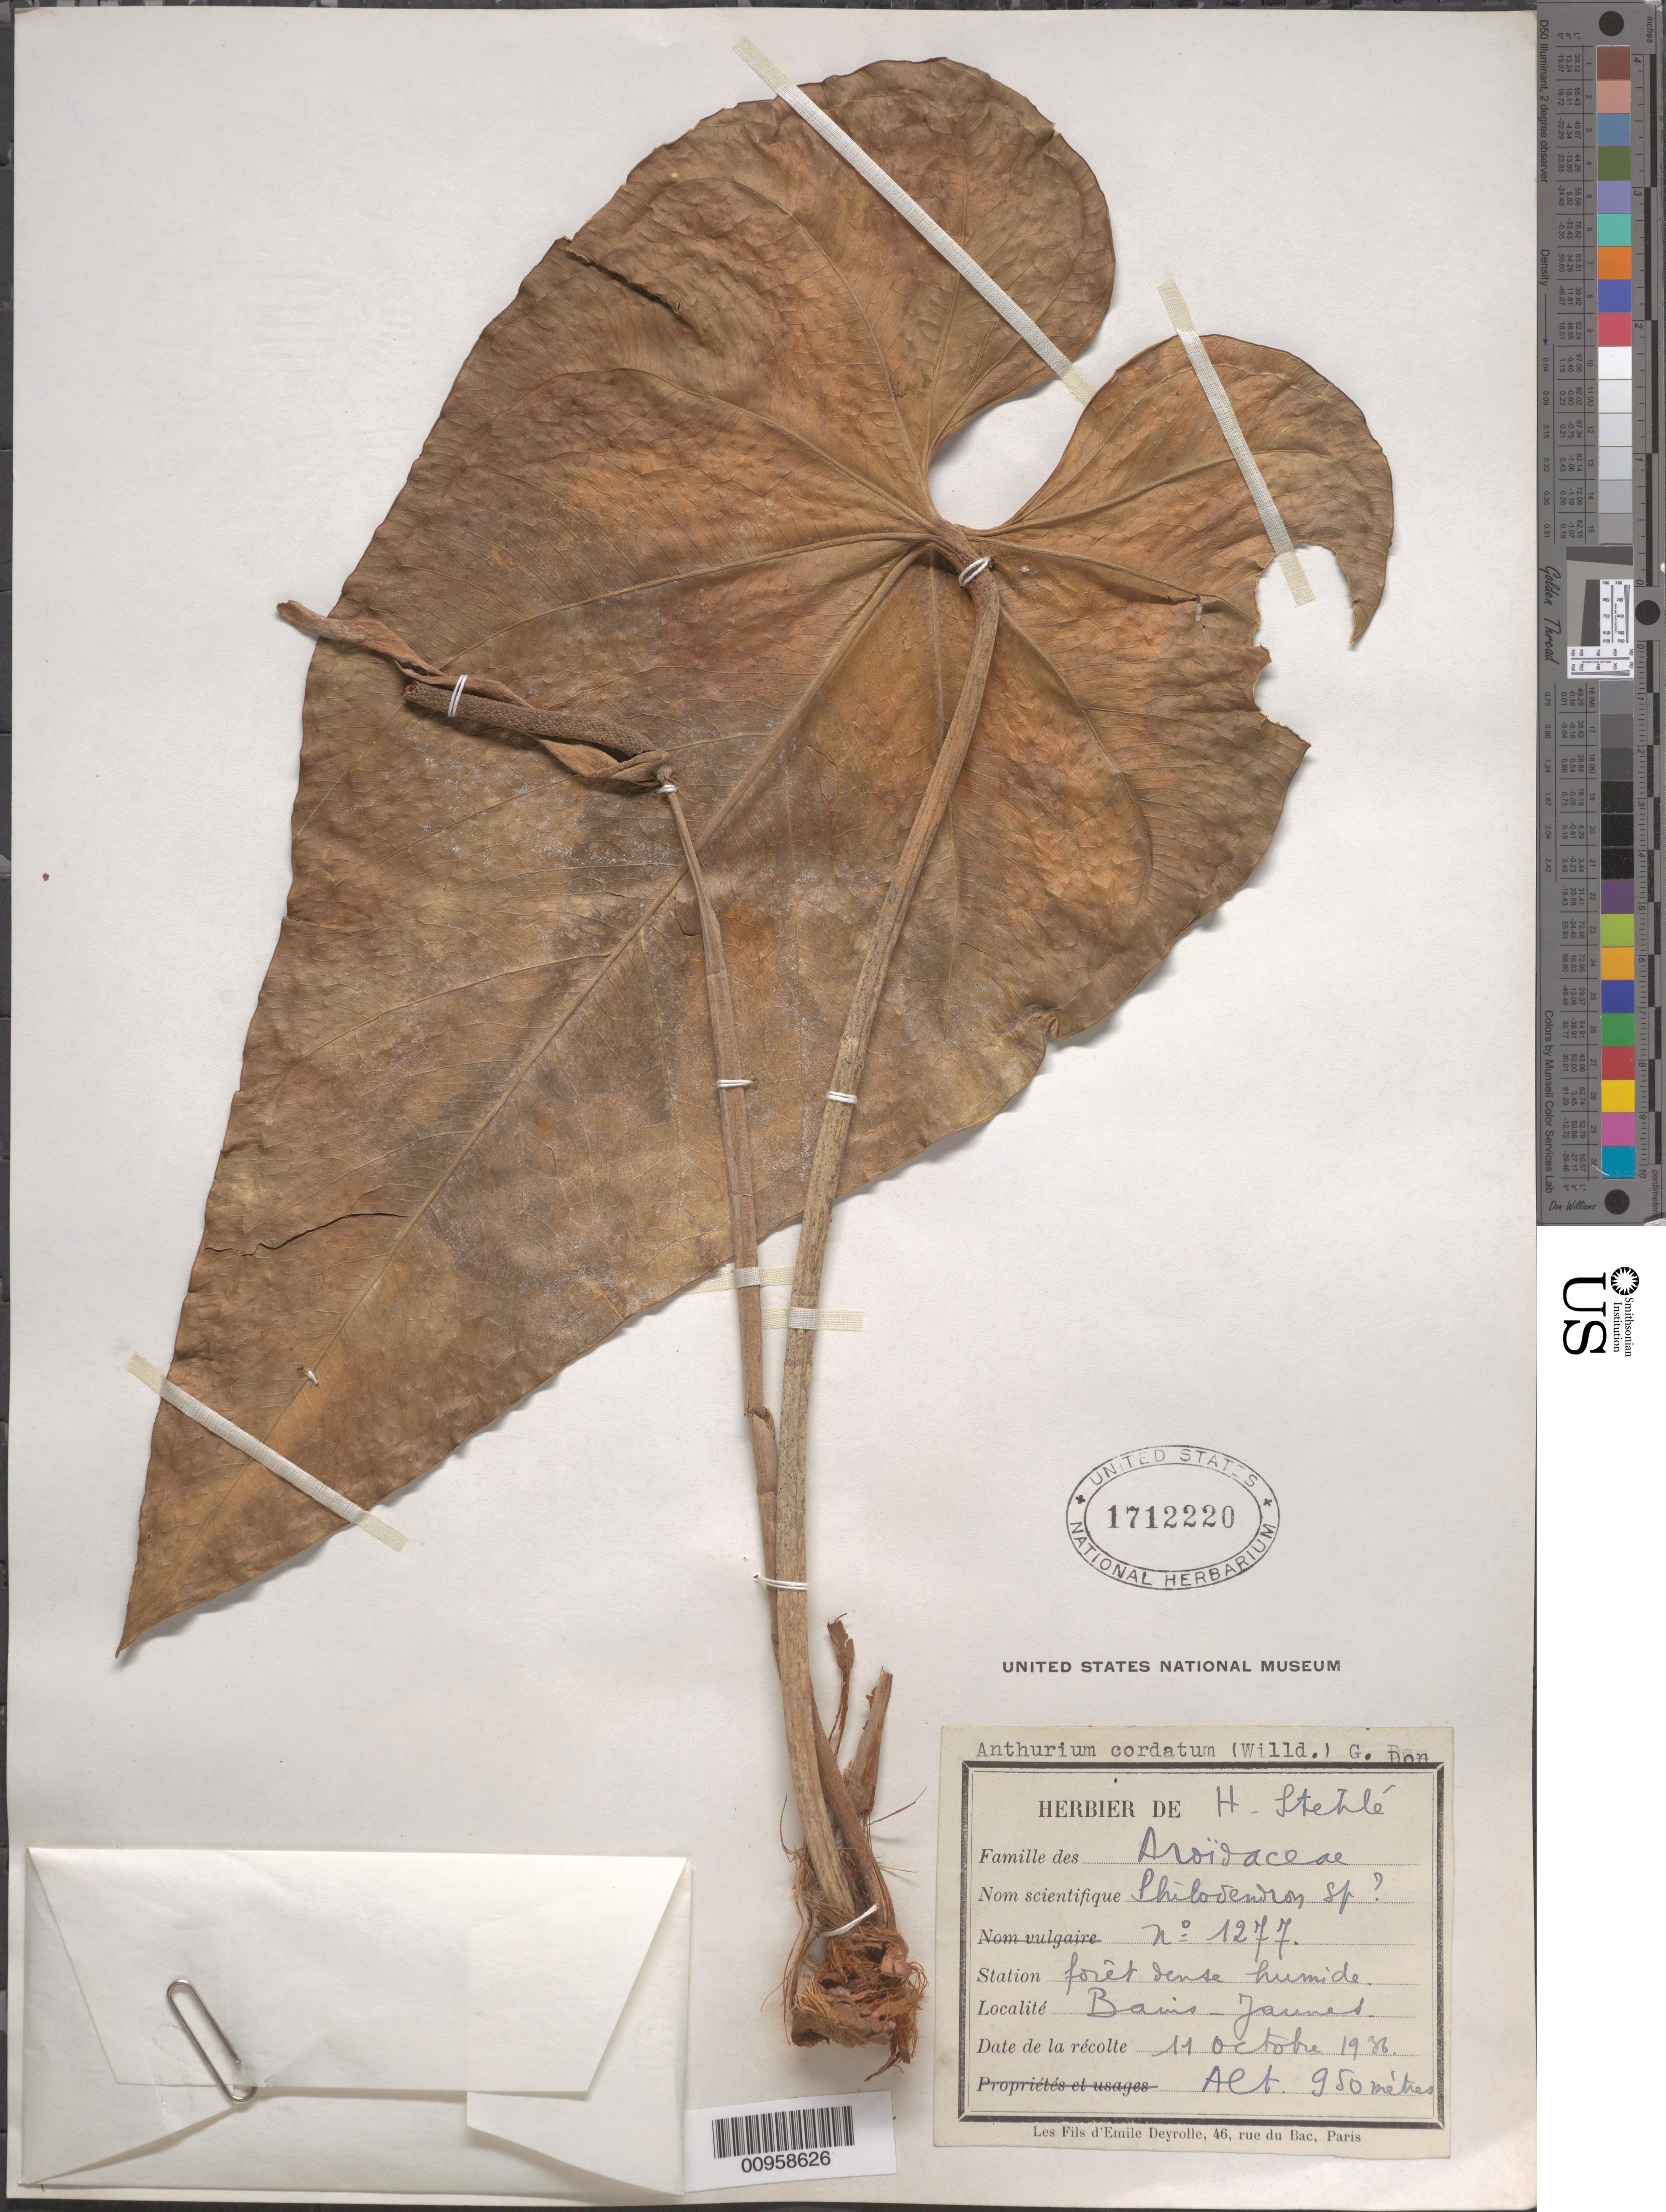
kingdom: Plantae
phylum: Tracheophyta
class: Liliopsida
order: Alismatales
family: Araceae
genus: Anthurium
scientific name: Anthurium cordatum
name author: (L.) Schott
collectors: H. Stehlé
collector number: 1277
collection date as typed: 11 Oct 1936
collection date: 1936-10-11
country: Guadeloupe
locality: Bains Jaunes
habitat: Fôret dense humide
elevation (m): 950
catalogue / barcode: US 1712220